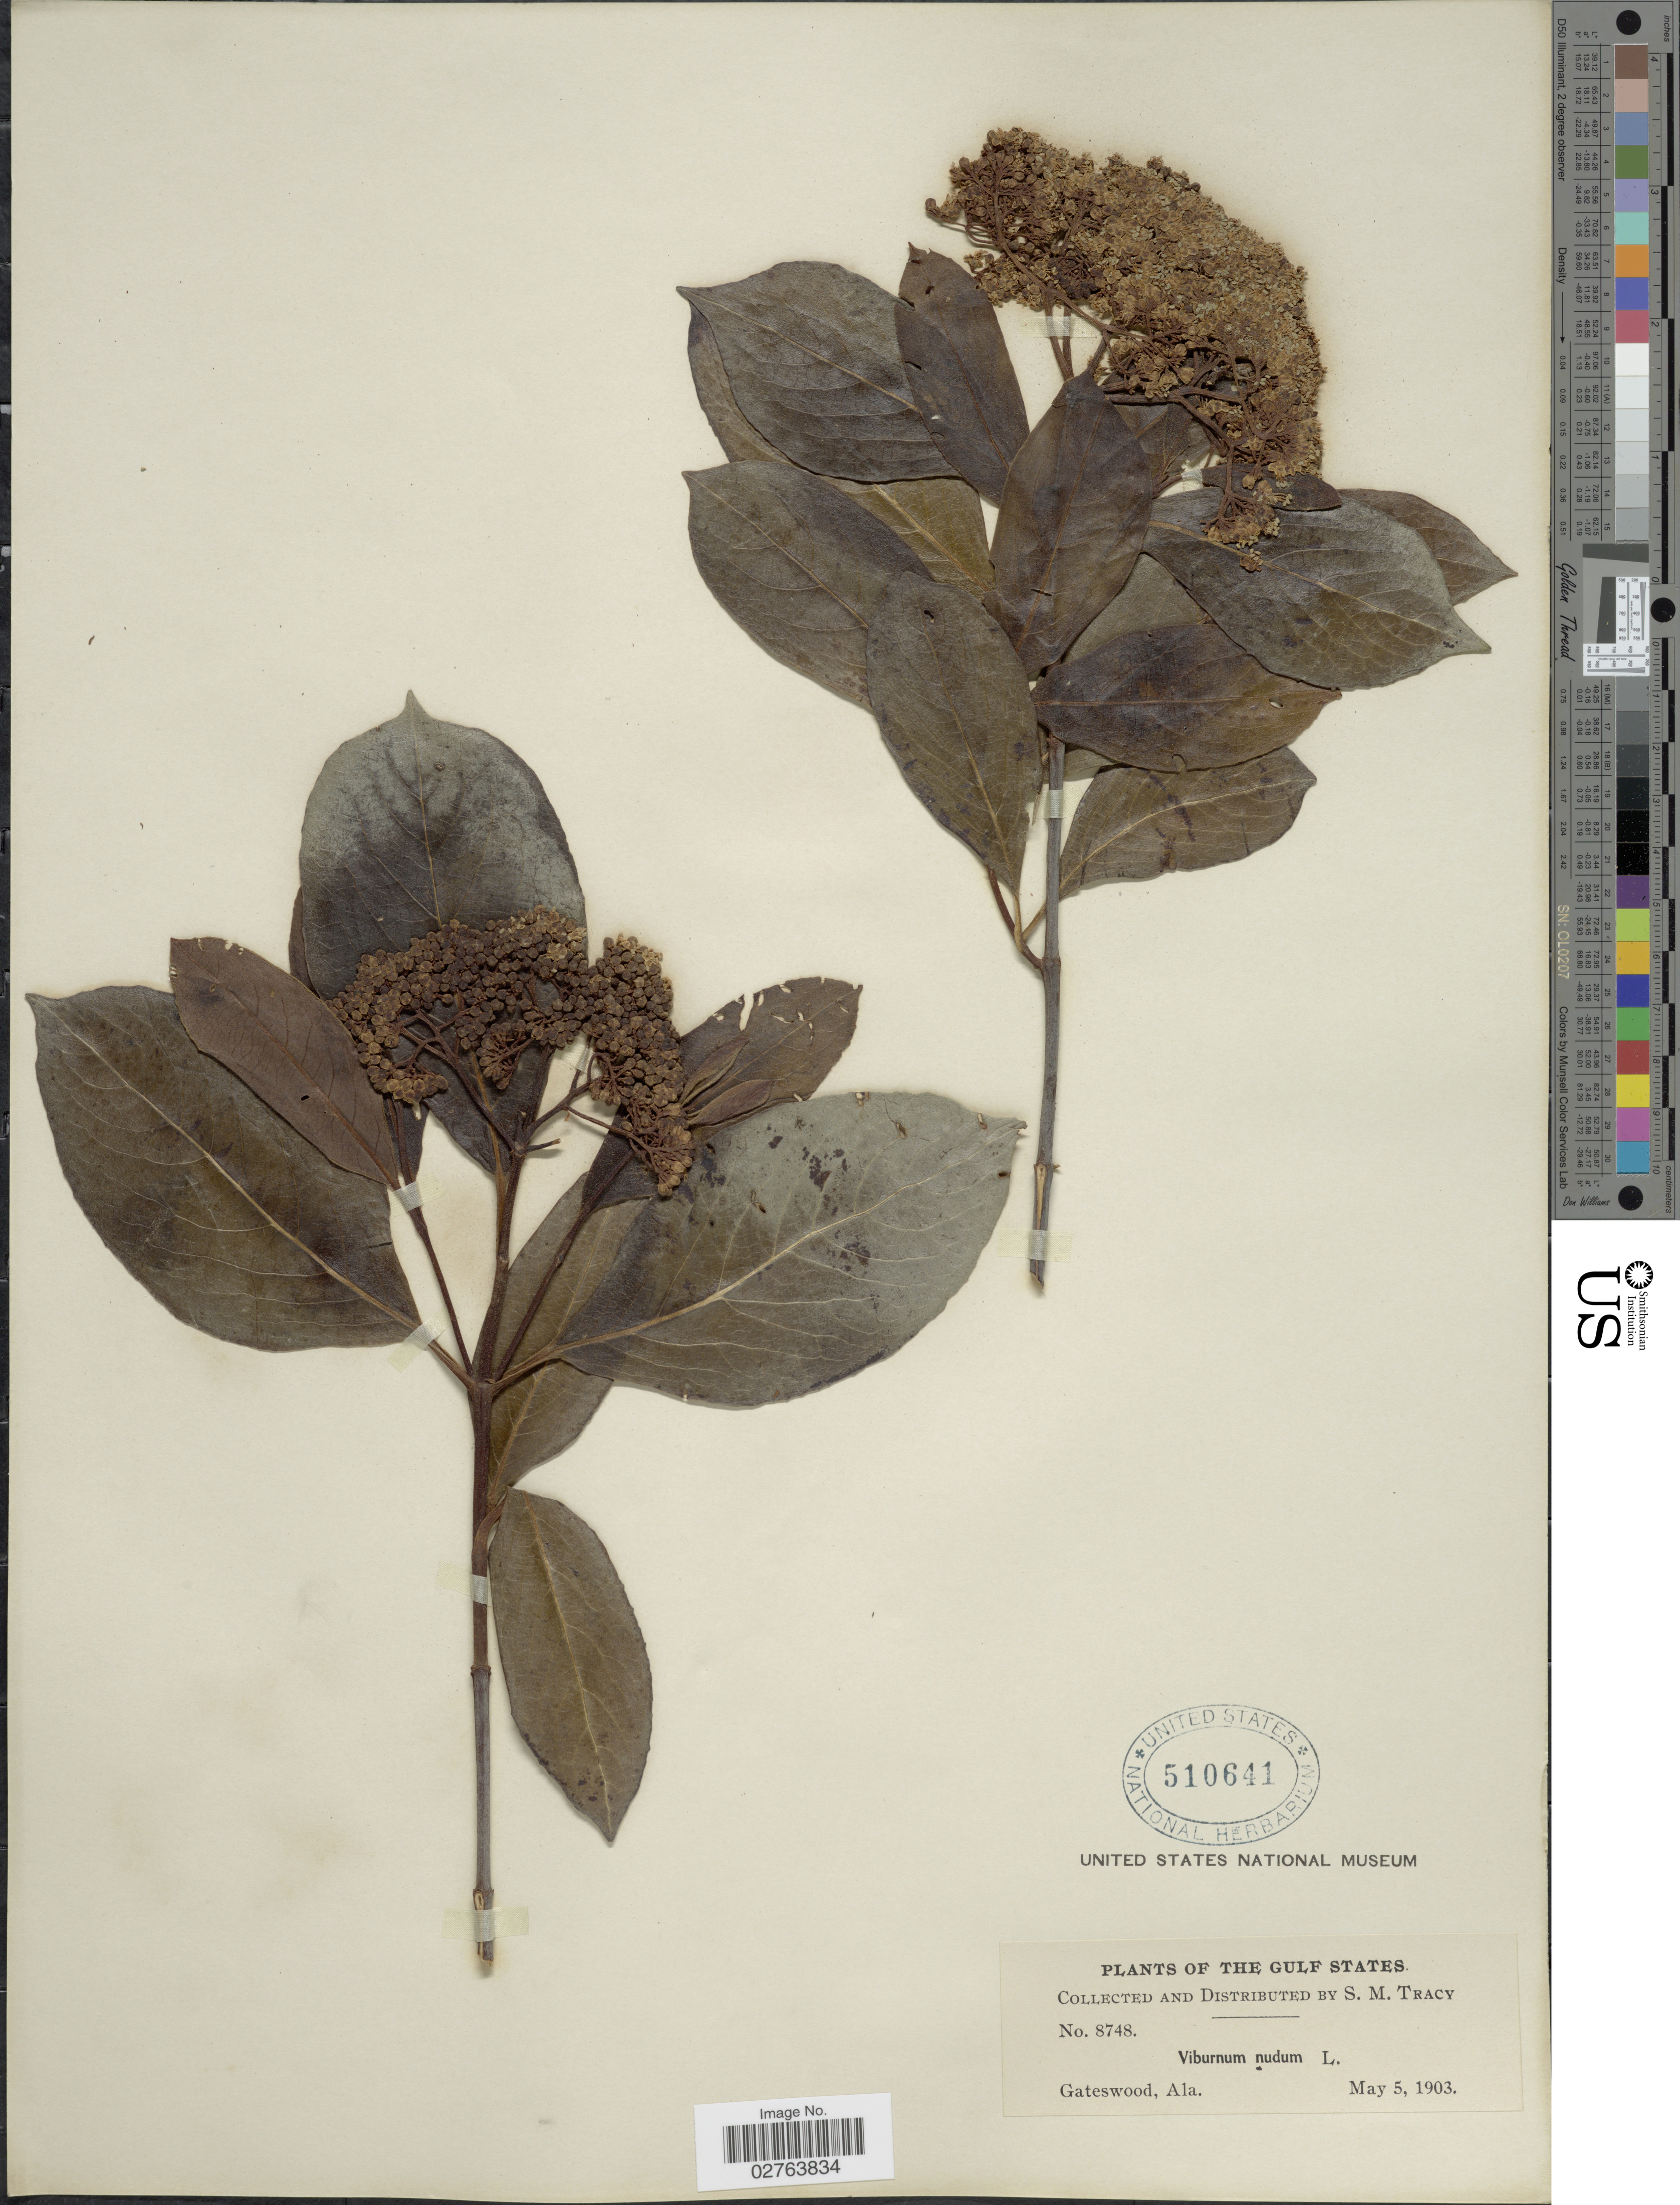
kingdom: Plantae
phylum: Tracheophyta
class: Magnoliopsida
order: Dipsacales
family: Viburnaceae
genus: Viburnum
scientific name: Viburnum nudum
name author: L.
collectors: S. M. Tracy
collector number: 8748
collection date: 1903-05-05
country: United States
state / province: Alabama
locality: The Gulf States. Gateswood.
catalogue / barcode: US 510641